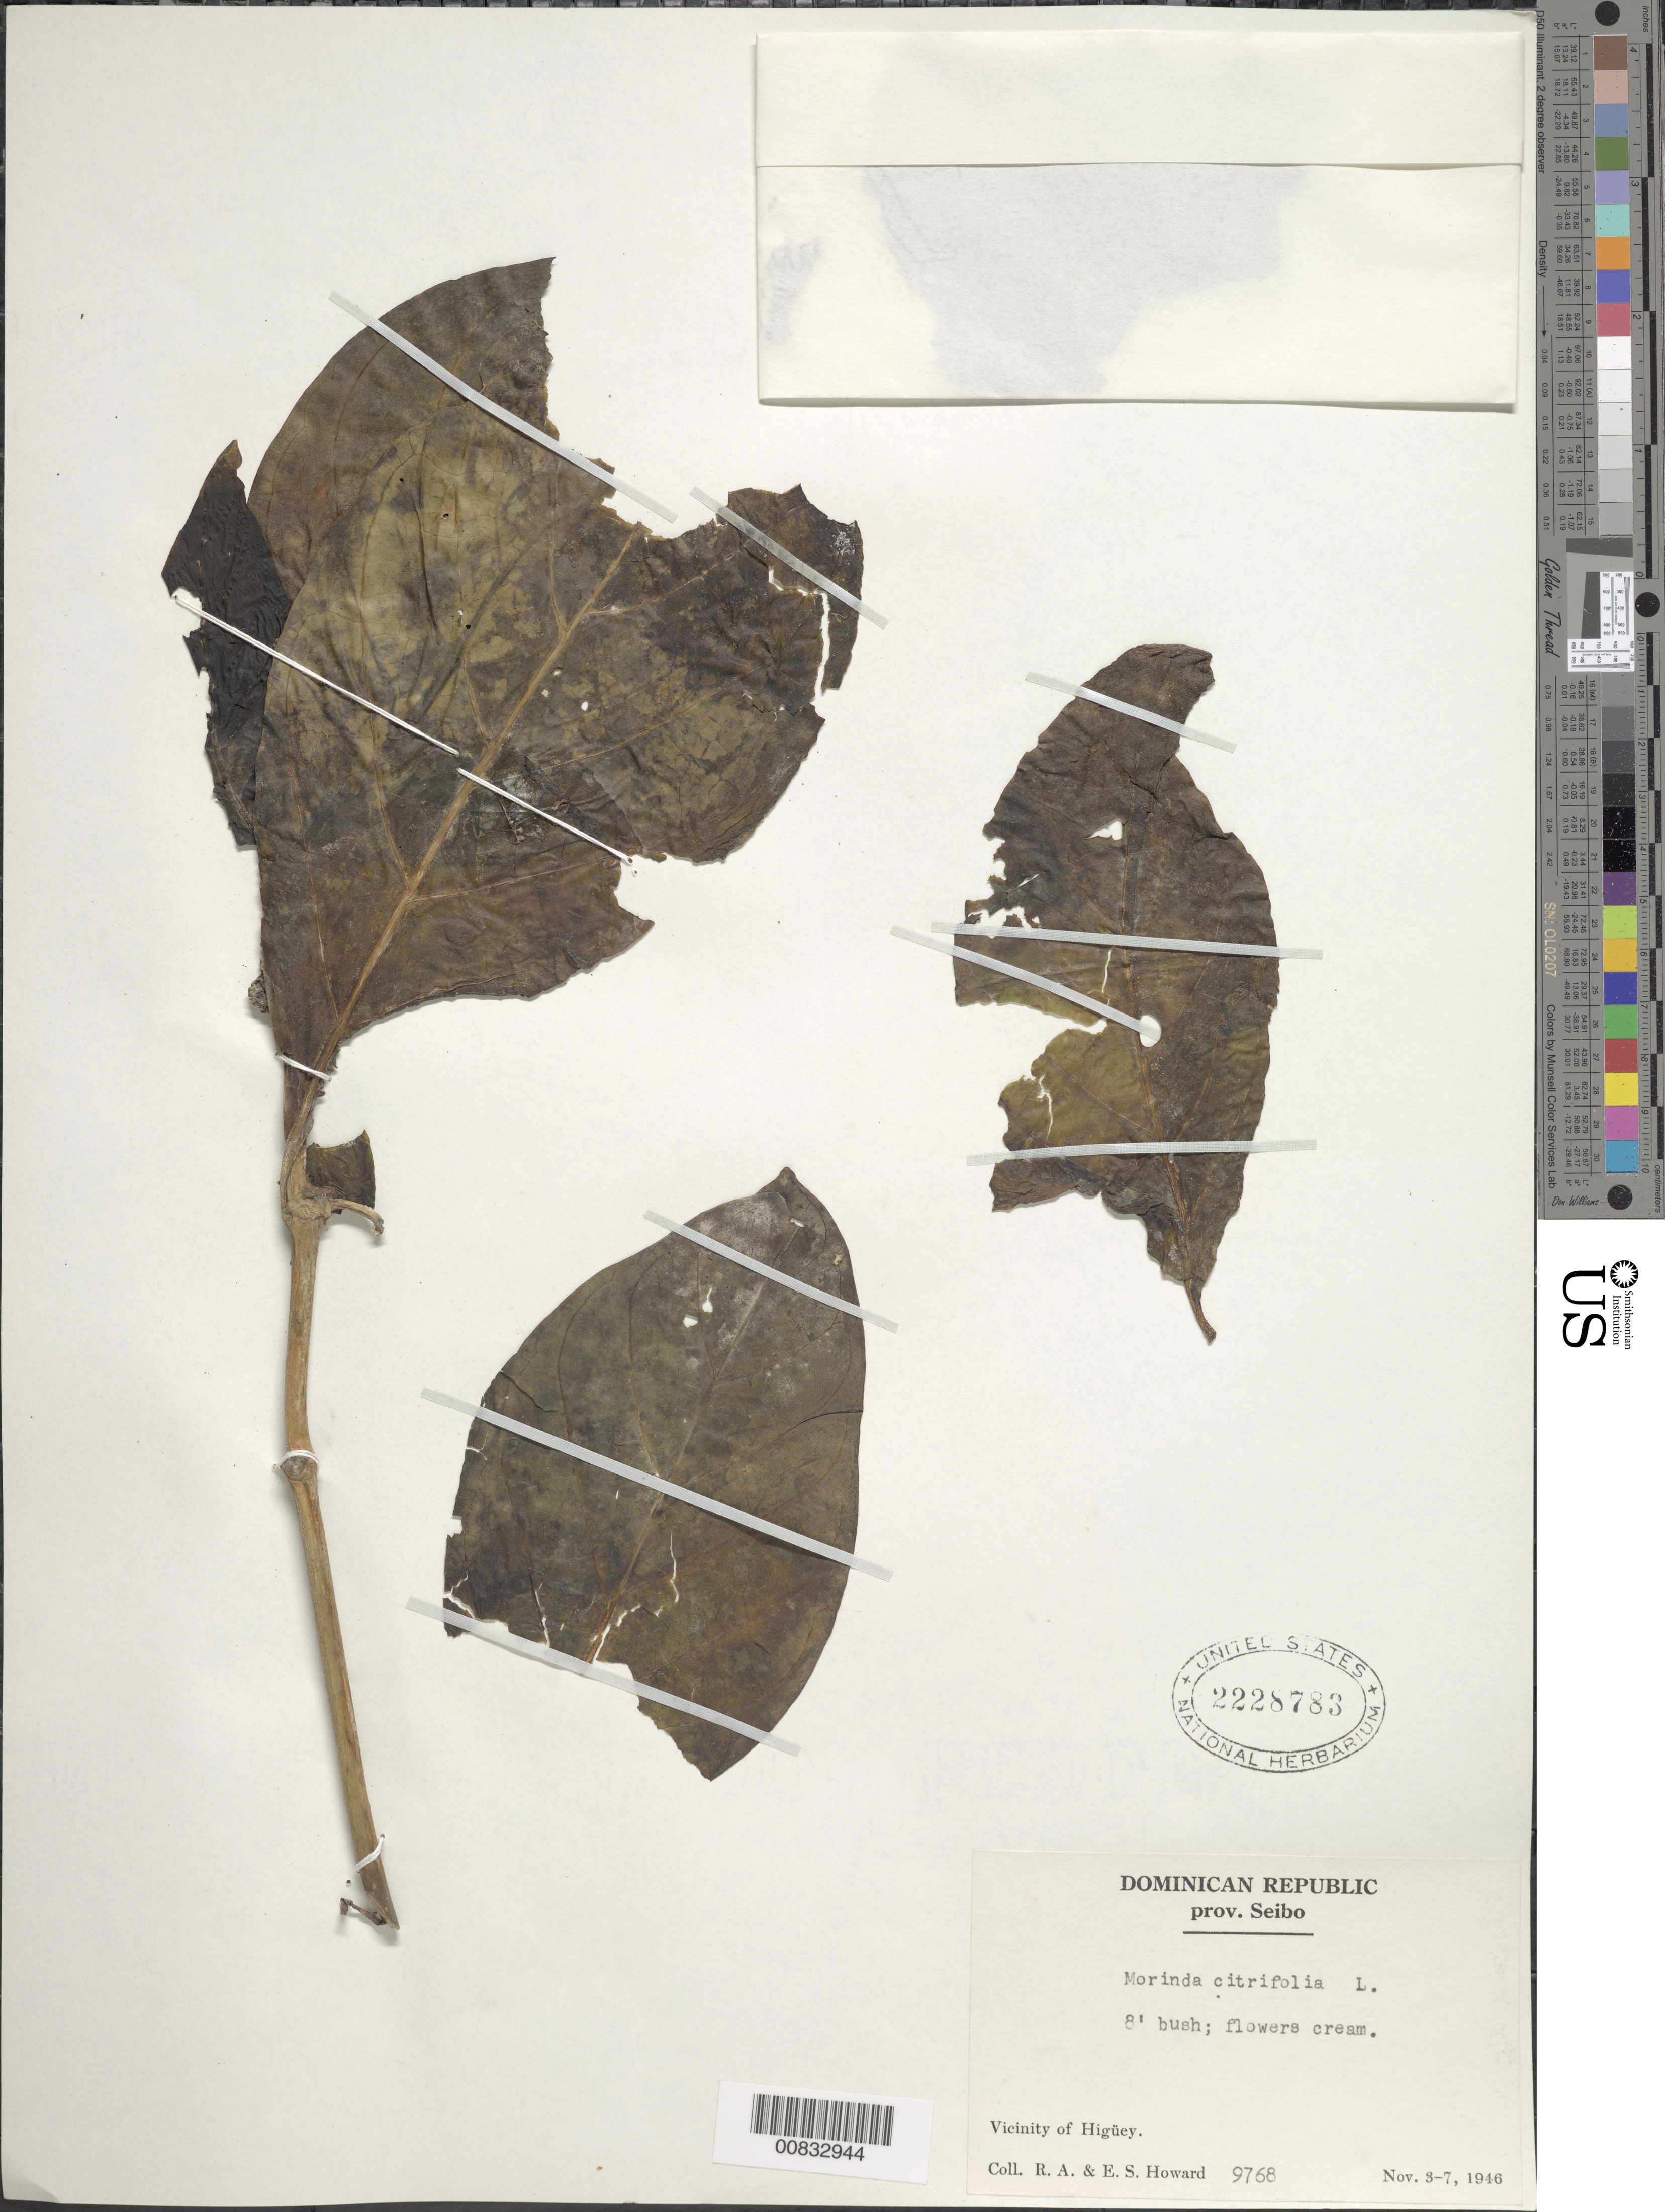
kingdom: Plantae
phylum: Tracheophyta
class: Magnoliopsida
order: Gentianales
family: Rubiaceae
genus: Morinda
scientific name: Morinda citrifolia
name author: L.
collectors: R. A. Howard & E. S. Howard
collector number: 9768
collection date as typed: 03 Nov 1946 to 07 Nov 1946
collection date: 1946-11-03/1946-11-07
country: Dominican Republic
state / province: El Seibo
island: Hispaniola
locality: Vicinity of Higüey.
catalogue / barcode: US 2228783